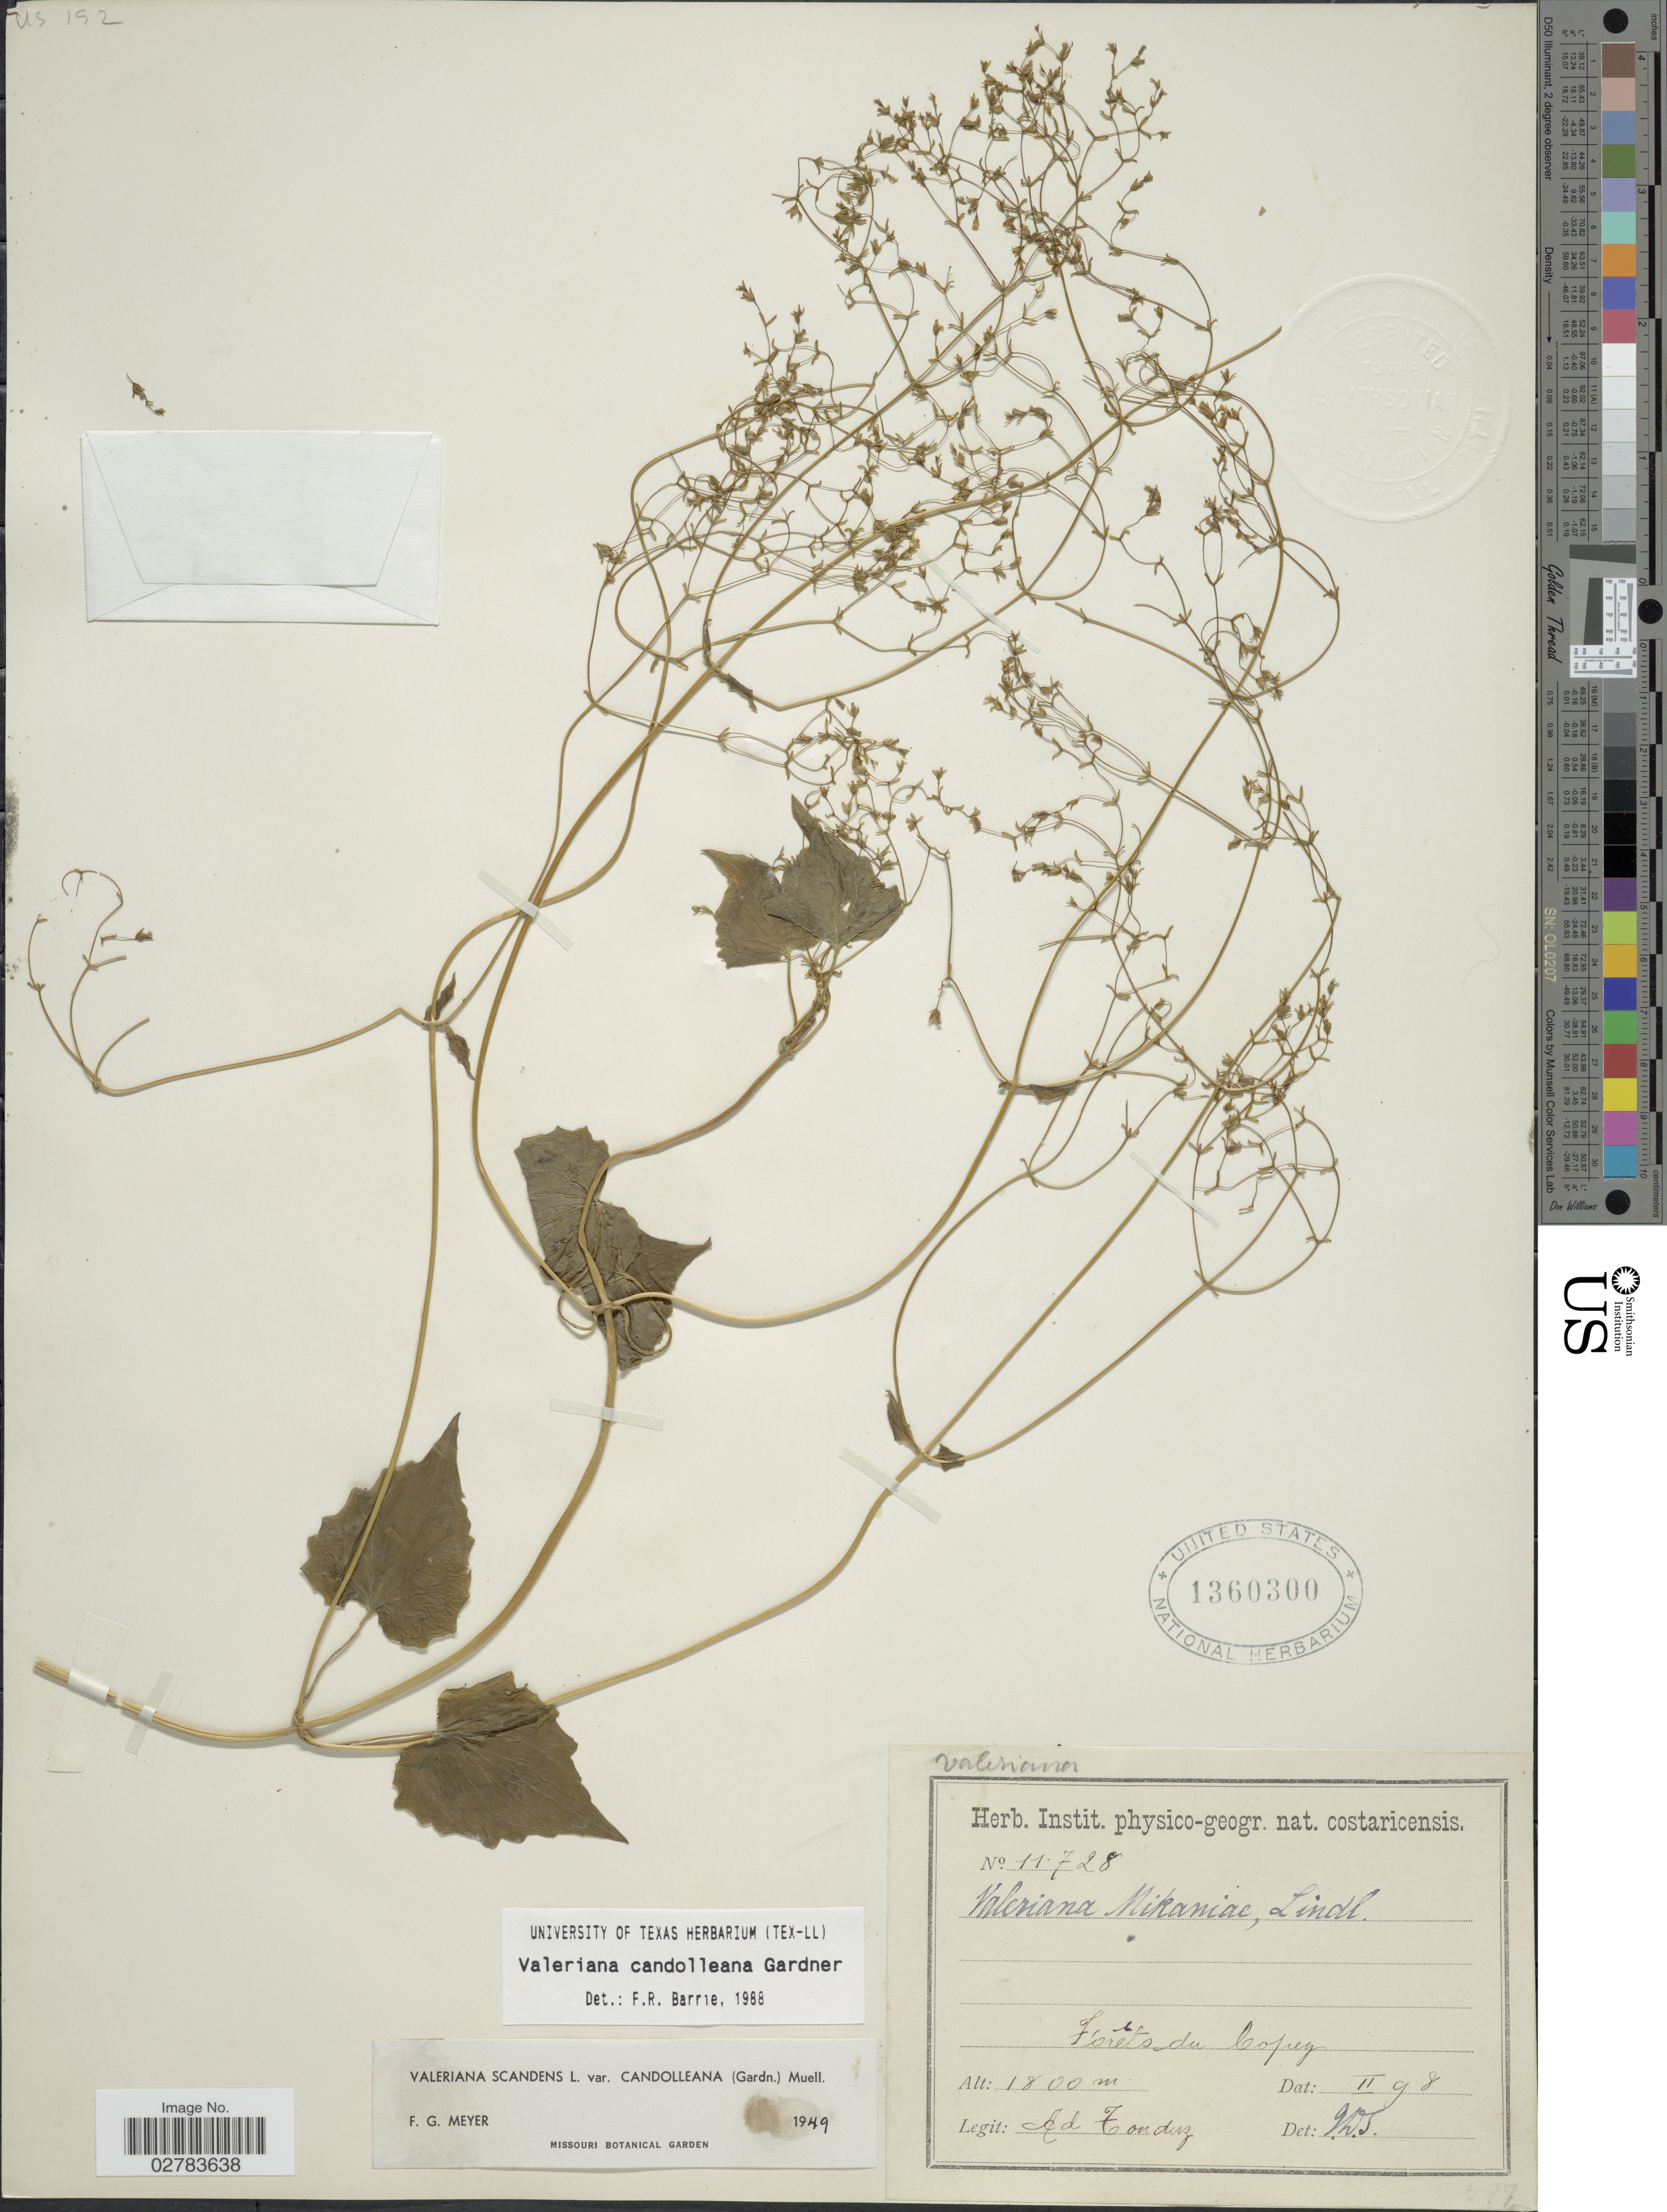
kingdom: Plantae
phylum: Tracheophyta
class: Magnoliopsida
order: Dipsacales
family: Caprifoliaceae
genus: Valeriana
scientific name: Valeriana candolleana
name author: Gardner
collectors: A. Tonduz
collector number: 11728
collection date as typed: Transcribed d/m/y: /2/98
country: Costa Rica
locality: Forêts du Copey.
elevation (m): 1800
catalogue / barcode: US 1360300